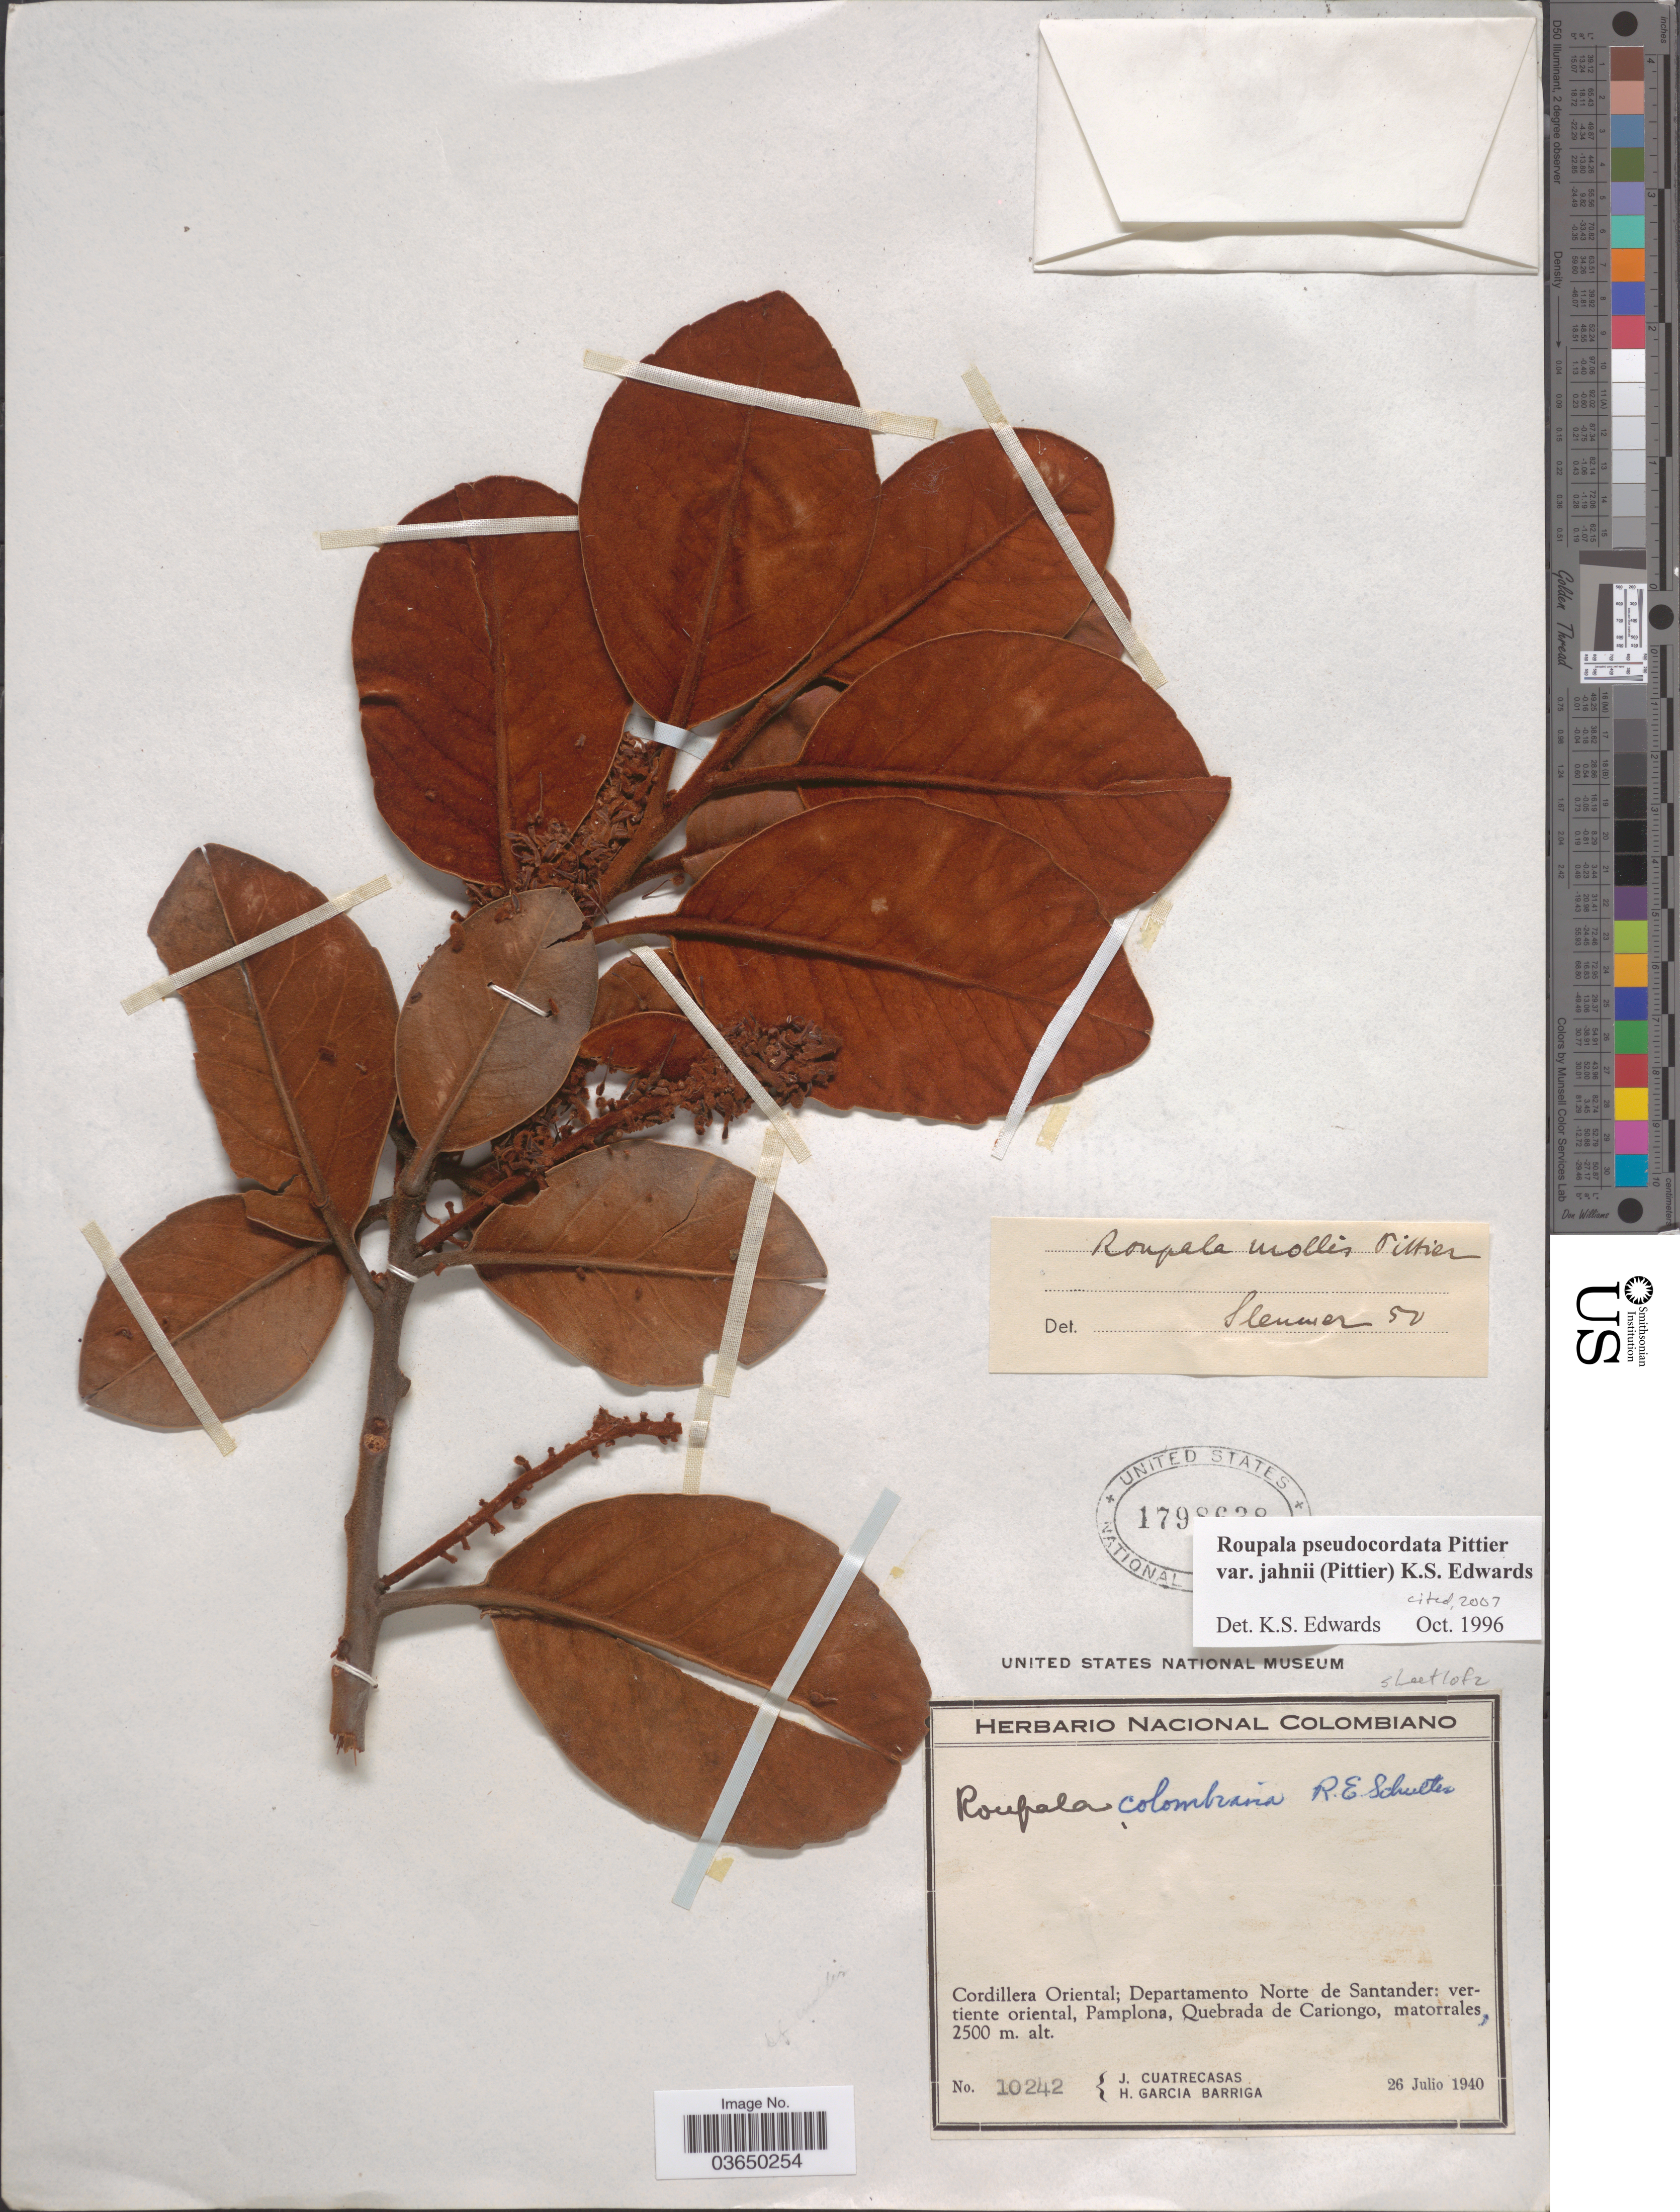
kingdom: Plantae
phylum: Tracheophyta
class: Magnoliopsida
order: Proteales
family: Proteaceae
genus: Roupala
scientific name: Roupala pseudocordata var. jahnii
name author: (Pittier) K.S. Edwards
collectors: J. Cuatrecasas & H. García Barriga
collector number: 10242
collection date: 1940-07-26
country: Colombia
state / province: Norte de Santander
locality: Cordillera Oriental; Departamento Norte de Santander: vertiente oriental, Pamplona, Quebrada de Cariongo.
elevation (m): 2500